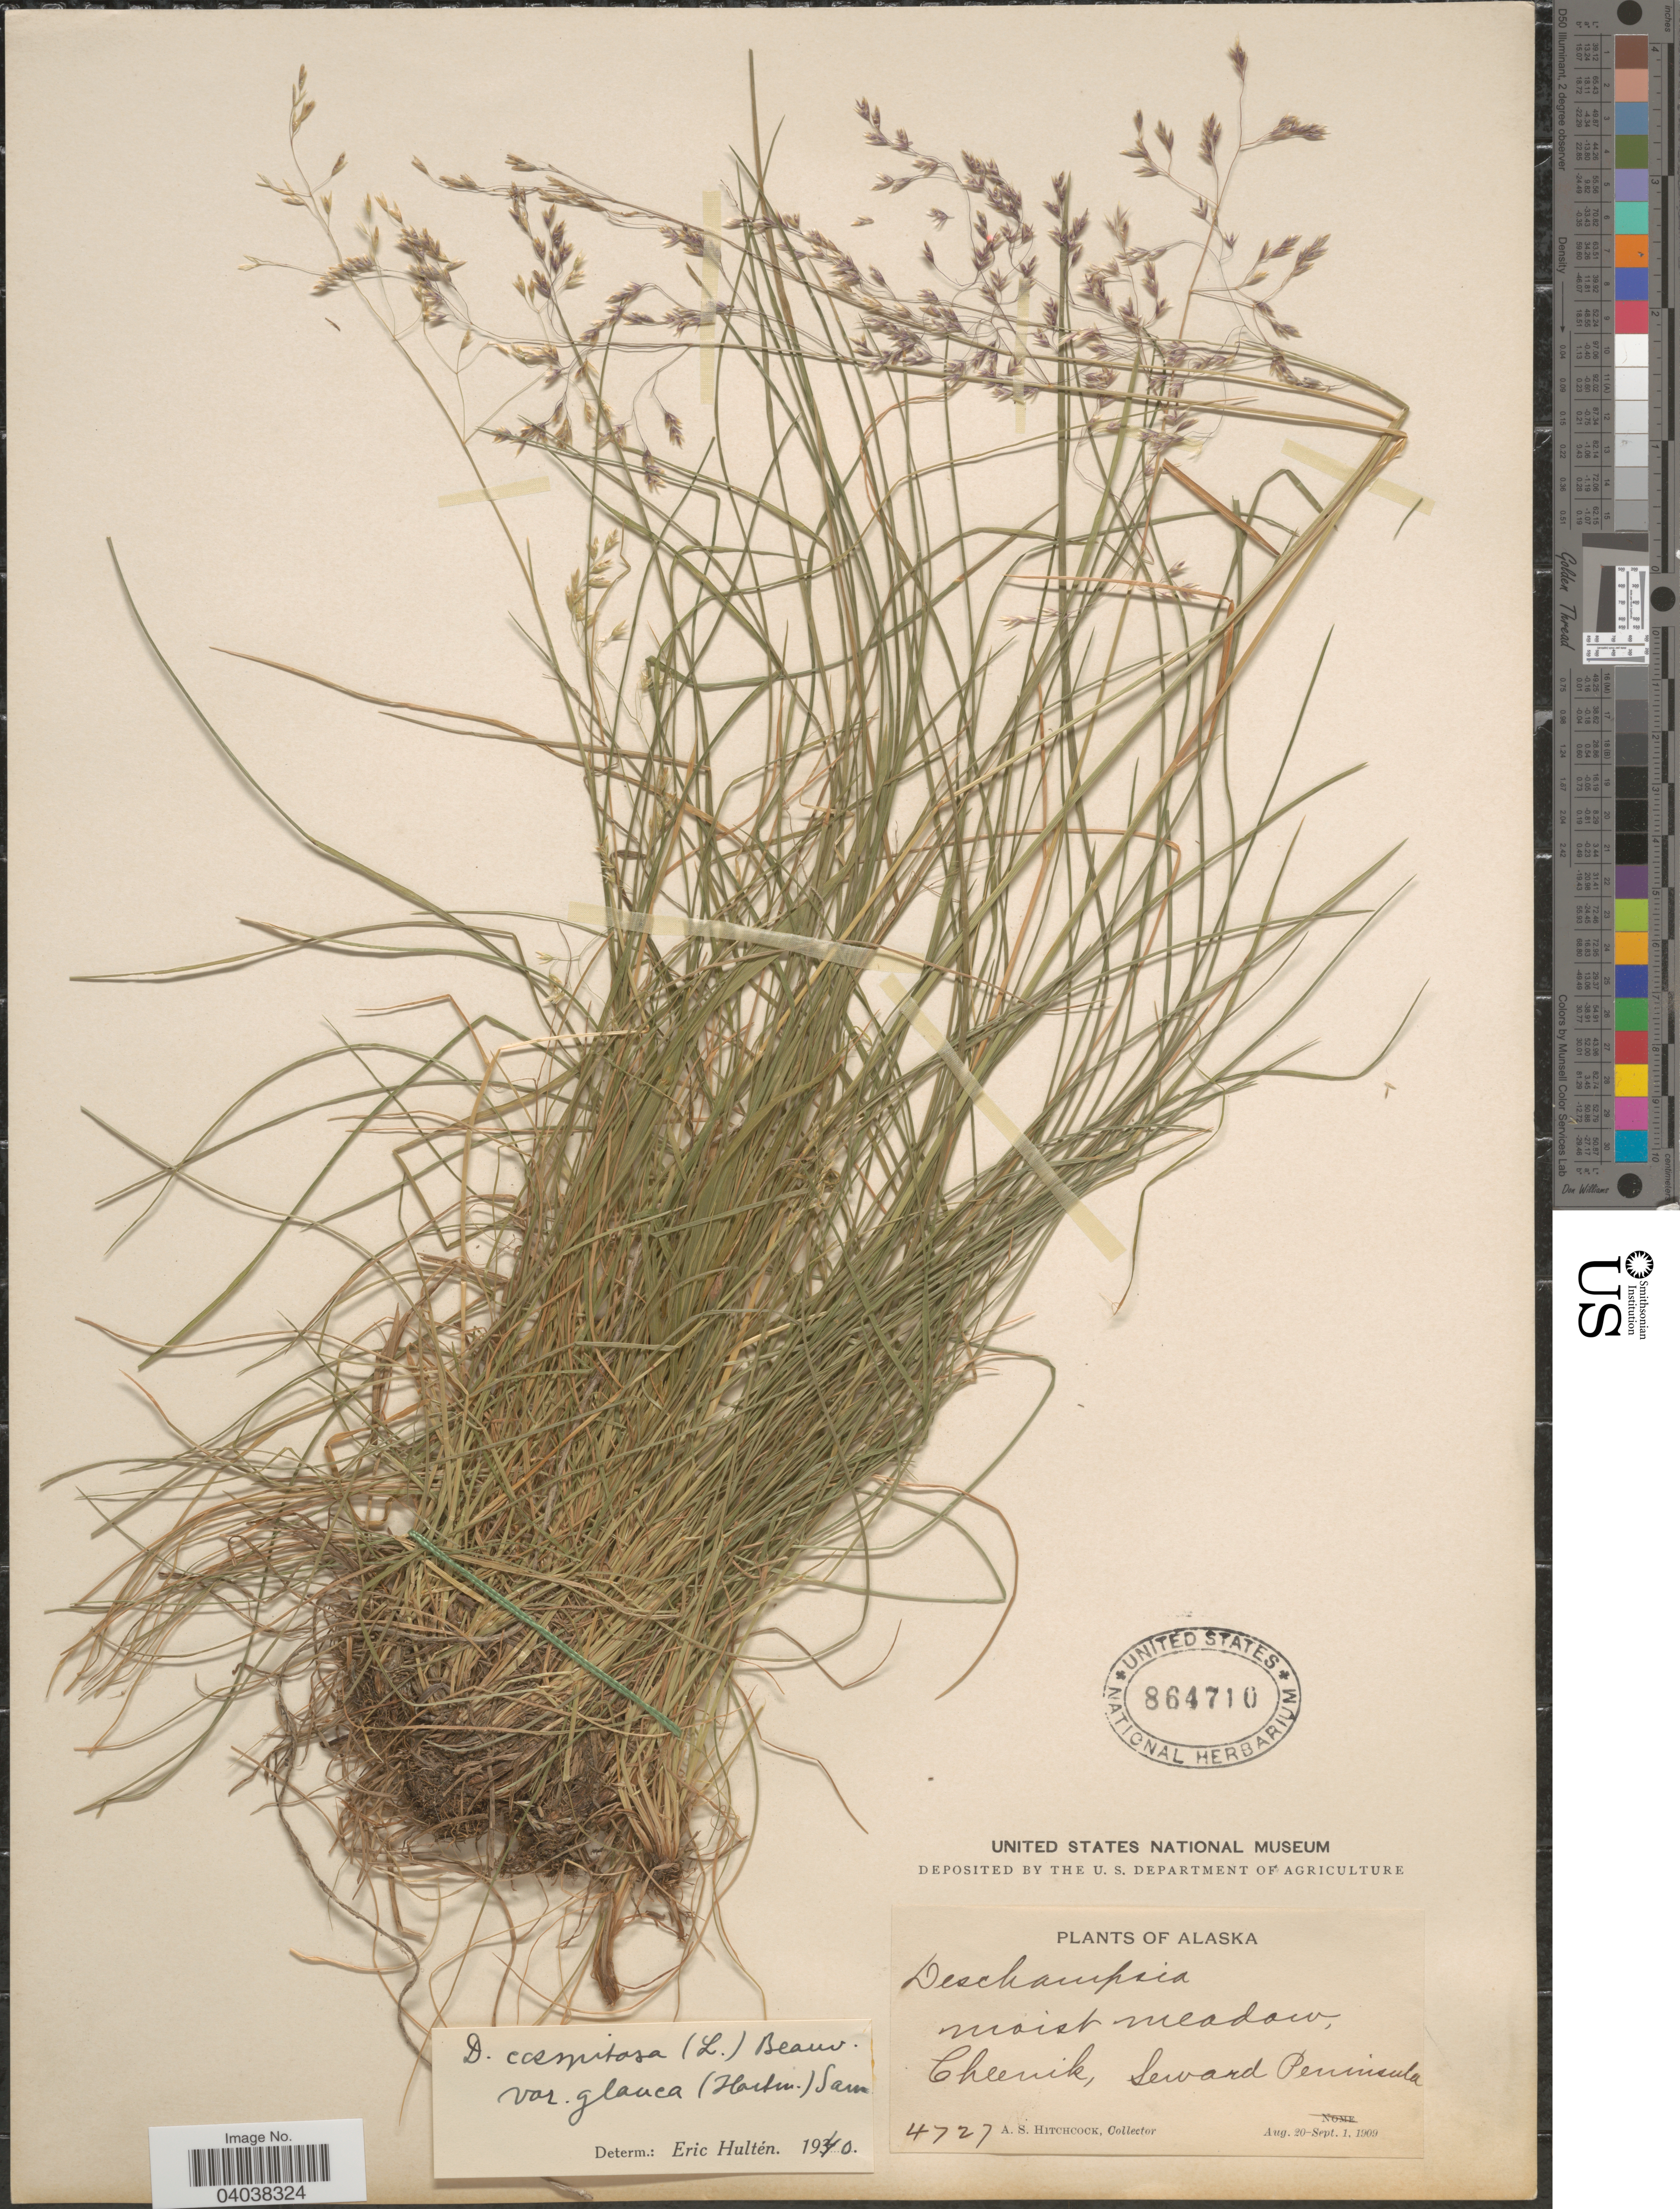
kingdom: Plantae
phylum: Tracheophyta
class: Liliopsida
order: Poales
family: Poaceae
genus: Deschampsia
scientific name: Deschampsia cespitosa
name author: (L.) P. Beauv.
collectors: A. S. Hitchcock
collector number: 4727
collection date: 1909-08-20/1909-09-01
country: United States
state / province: Alaska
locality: Moist meadow, Cheenik, Seward Peninsula.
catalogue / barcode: US 864710